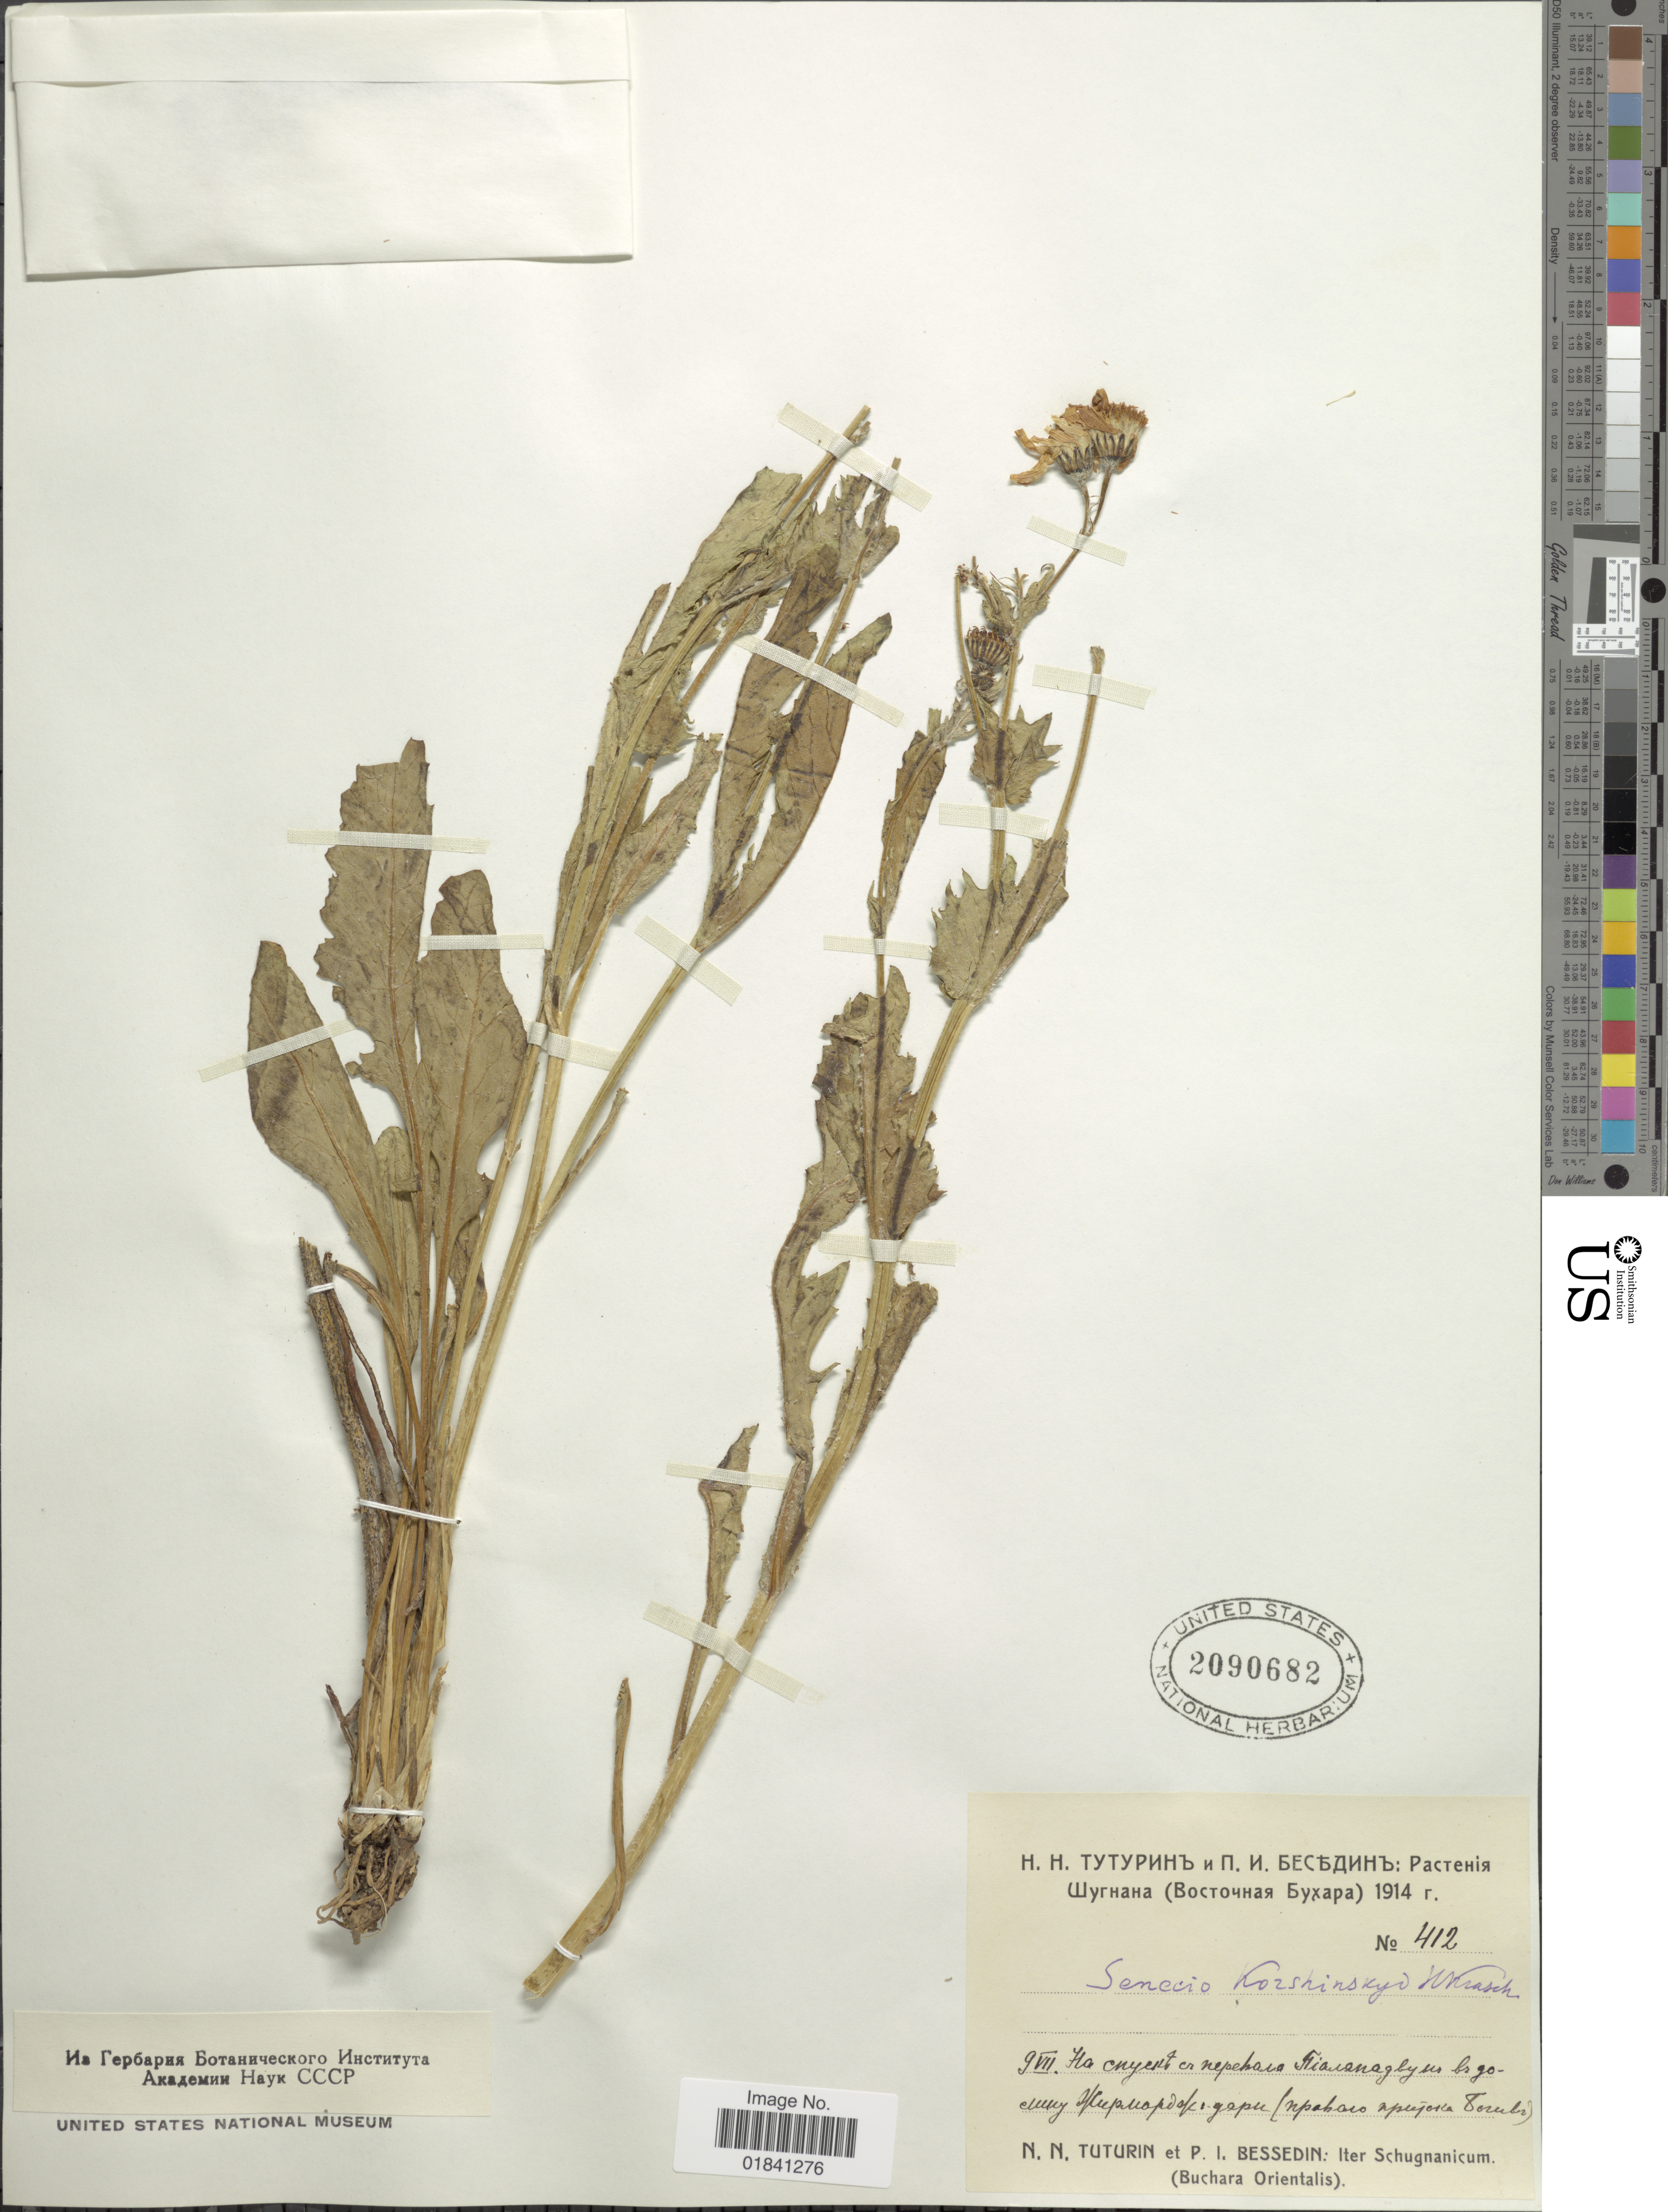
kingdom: Plantae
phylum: Tracheophyta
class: Magnoliopsida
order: Asterales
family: Asteraceae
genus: Senecio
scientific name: Senecio korshinskyi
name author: Krasch.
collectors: N. Tuturin & P. Bessedin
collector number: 412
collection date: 1914-07-09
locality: Schugnanicum. (Buchara Orientalis)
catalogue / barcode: US 2090682